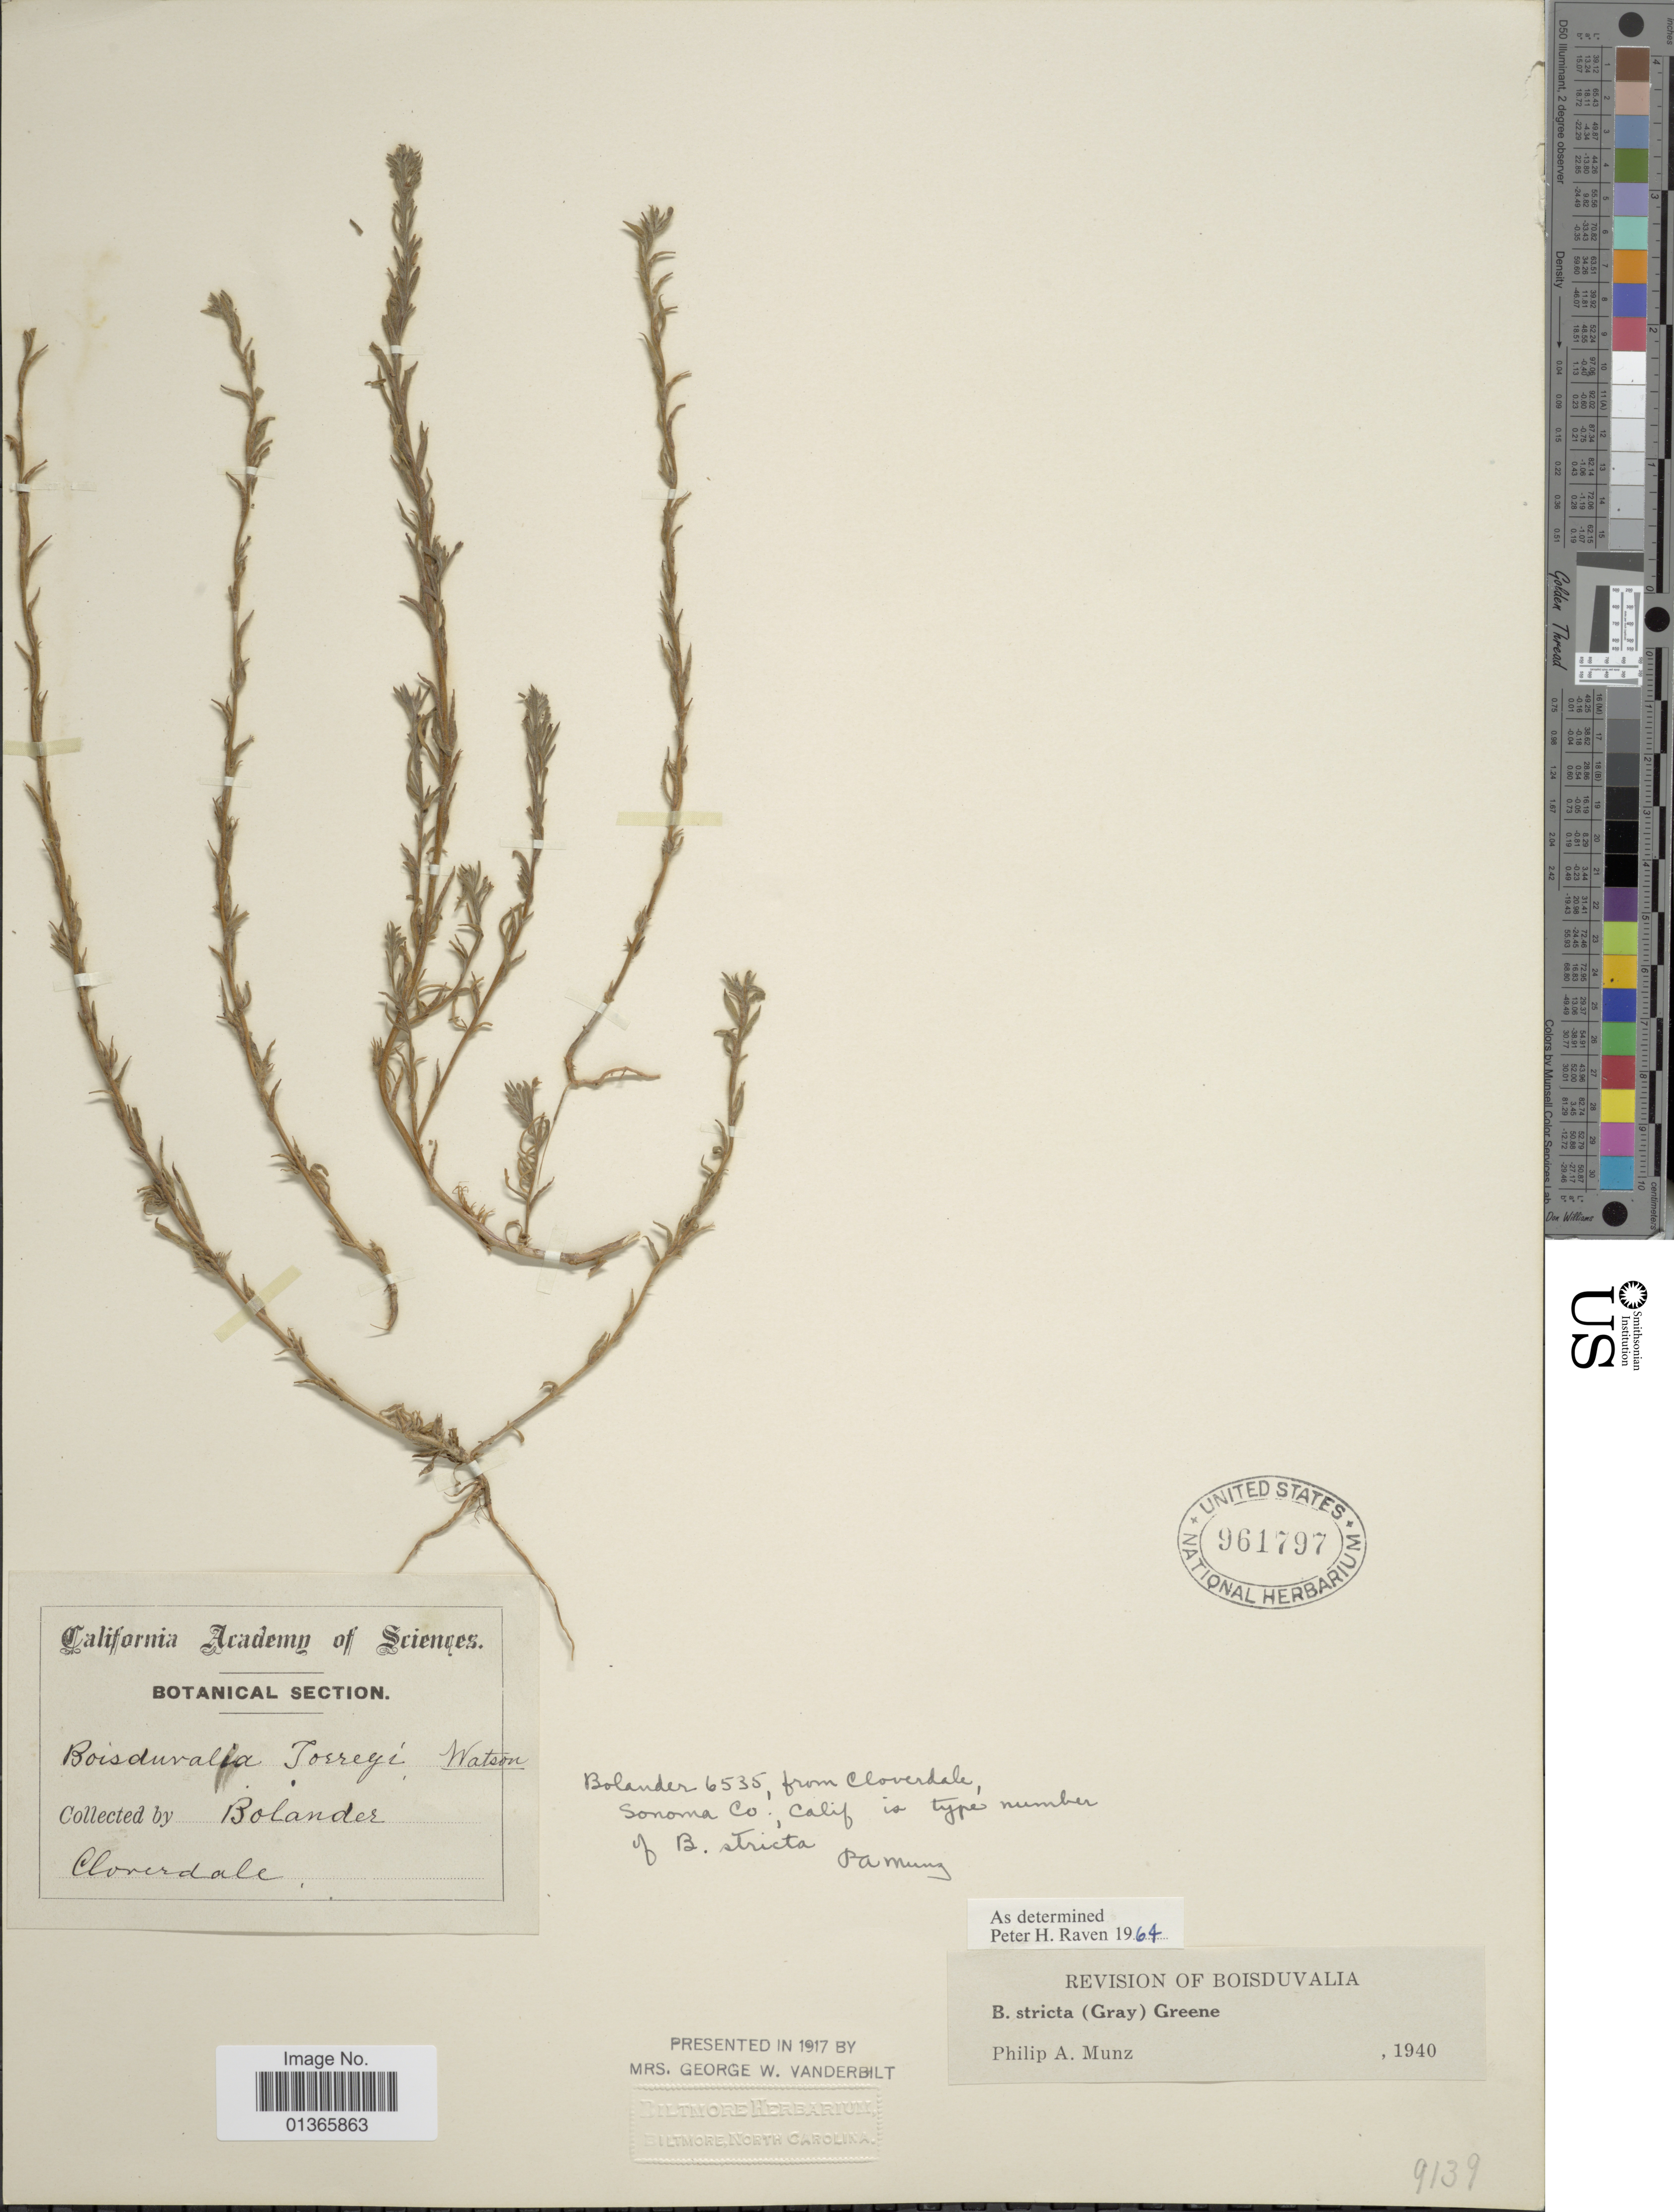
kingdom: Plantae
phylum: Tracheophyta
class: Magnoliopsida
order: Myrtales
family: Onagraceae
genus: Epilobium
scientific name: Epilobium torreyi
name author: (S. Watson) Hoch & P.H. Raven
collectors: -. Bolander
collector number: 6535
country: United States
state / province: California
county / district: Sonoma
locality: From Cloverdale, Sonoma Co.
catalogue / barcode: US 961797